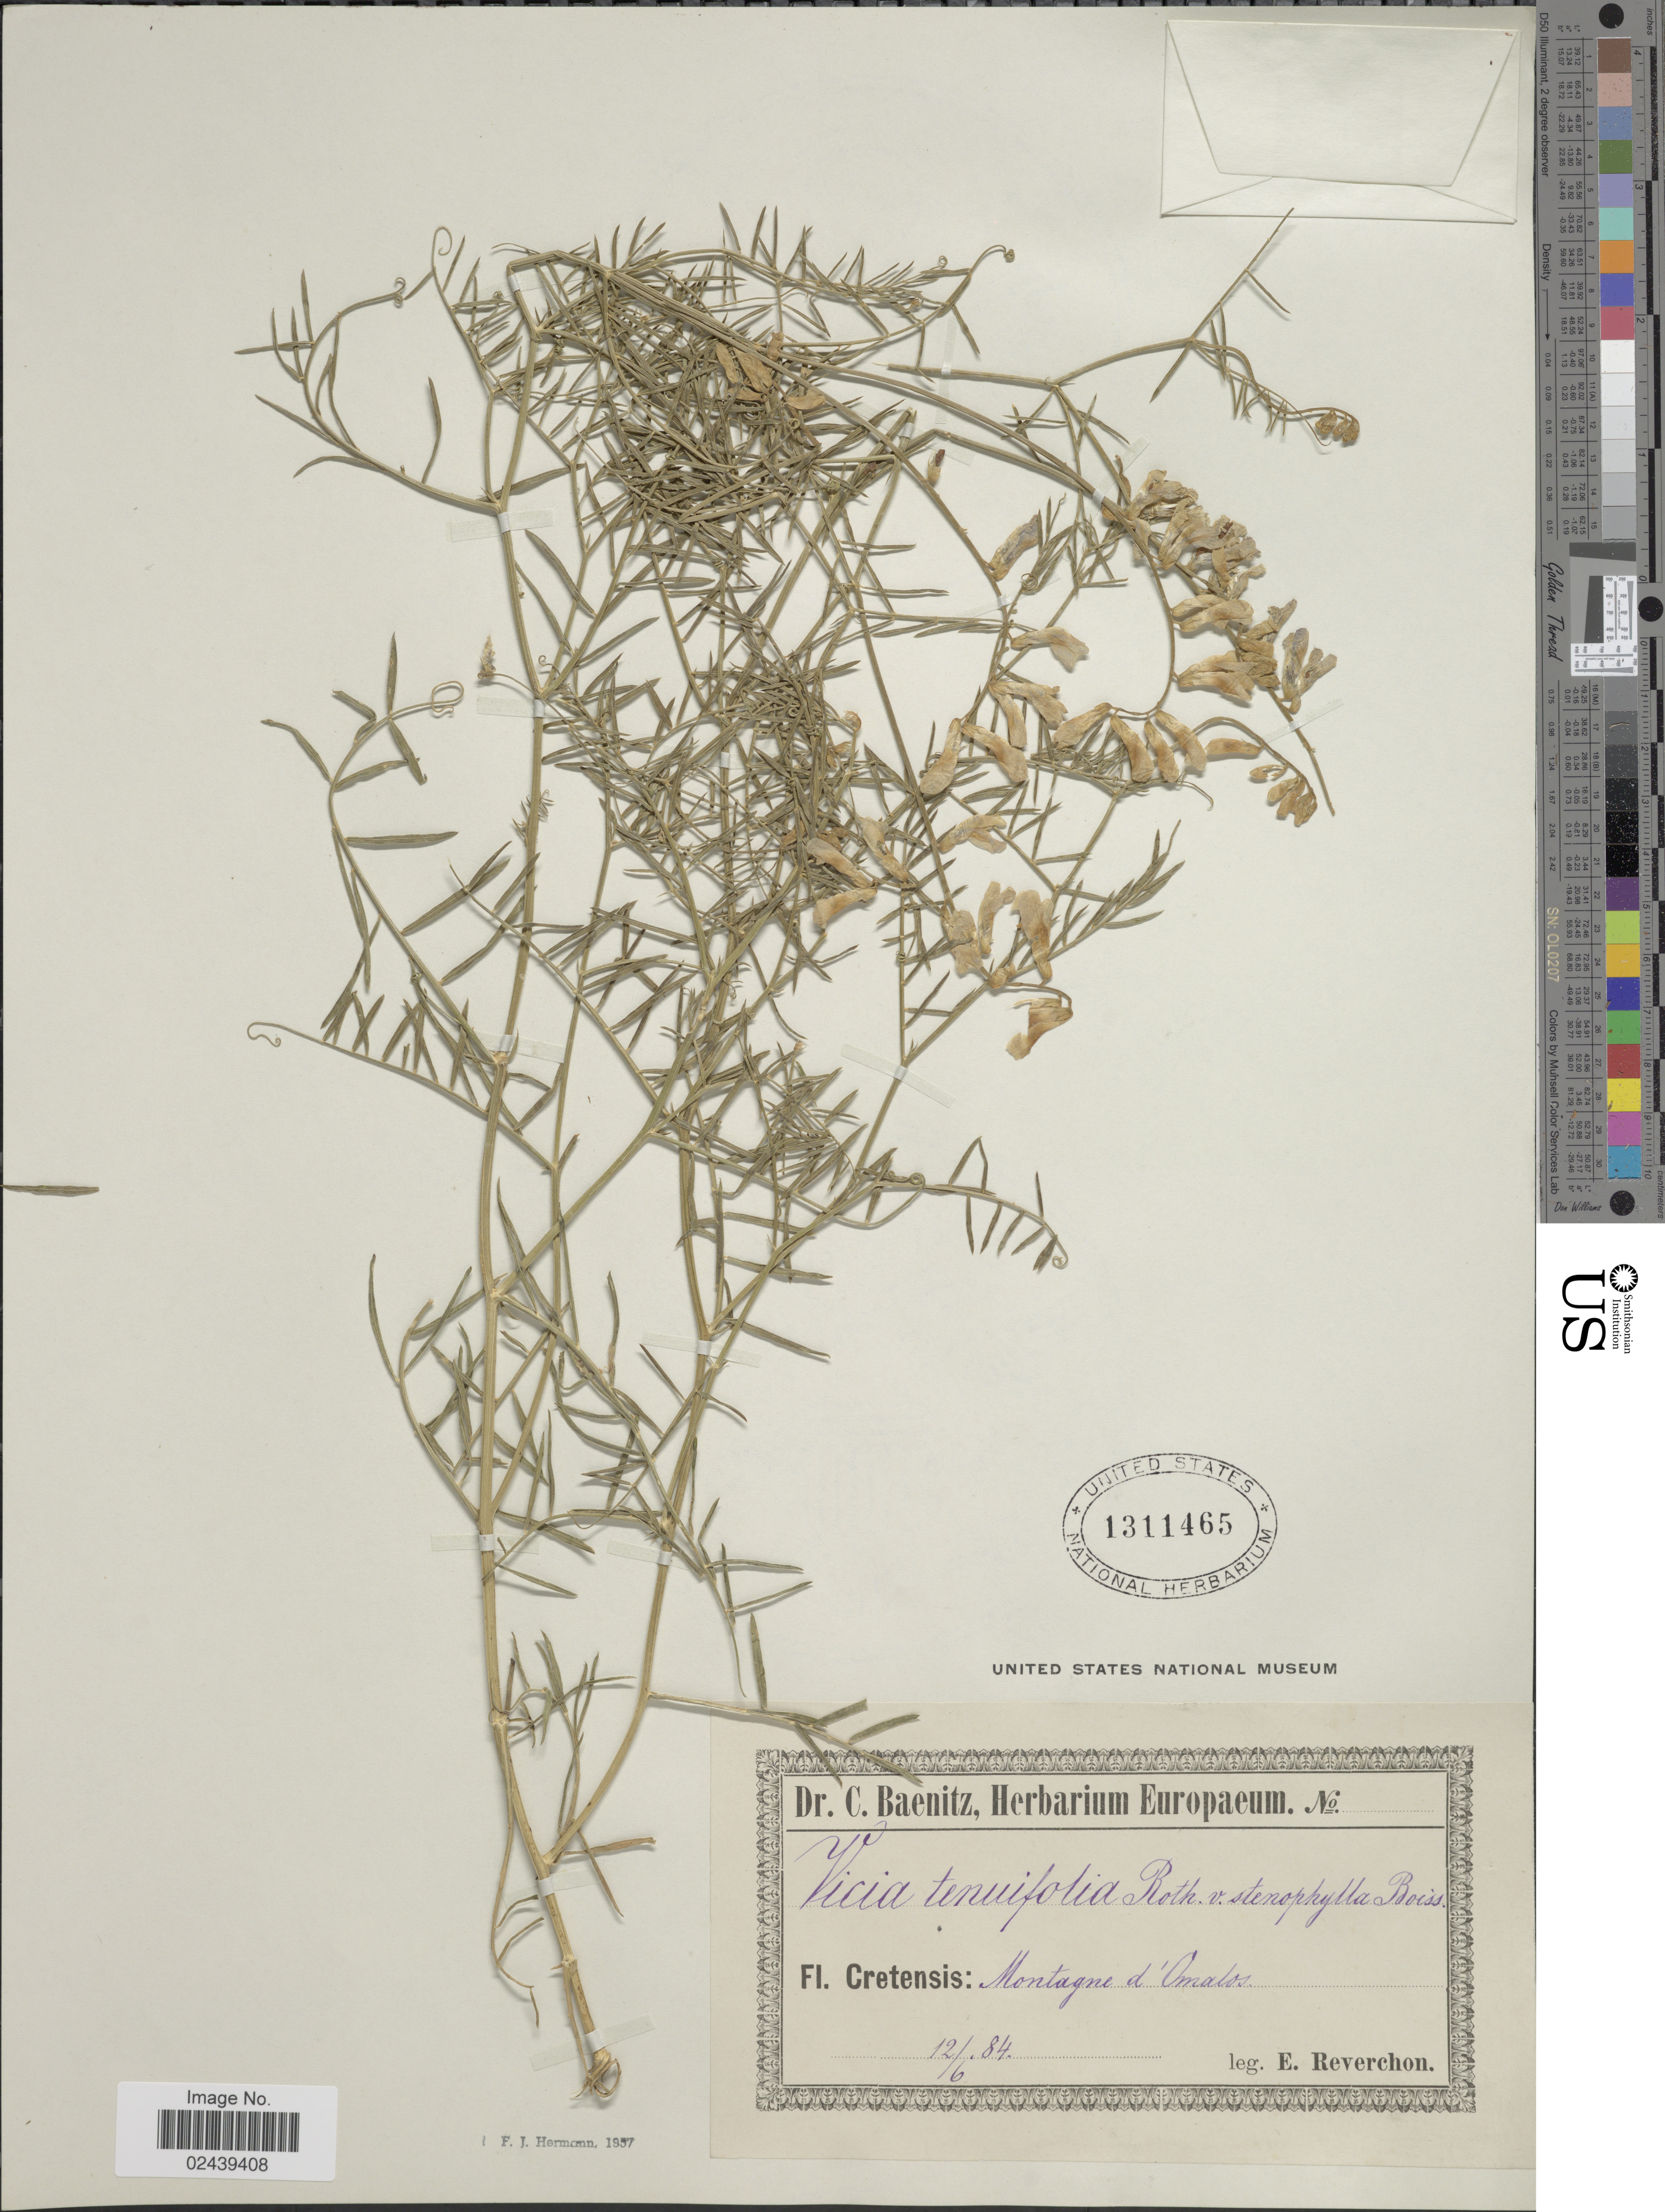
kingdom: Plantae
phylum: Tracheophyta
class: Magnoliopsida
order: Fabales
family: Fabaceae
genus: Vicia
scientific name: Vicia tenuifolia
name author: Ten.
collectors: E. Reverchon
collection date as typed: Transcribed d/m/y: 12/6/84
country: Greece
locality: Fl. Cretensis: Montagne d'Omalos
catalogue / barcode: US 1311465